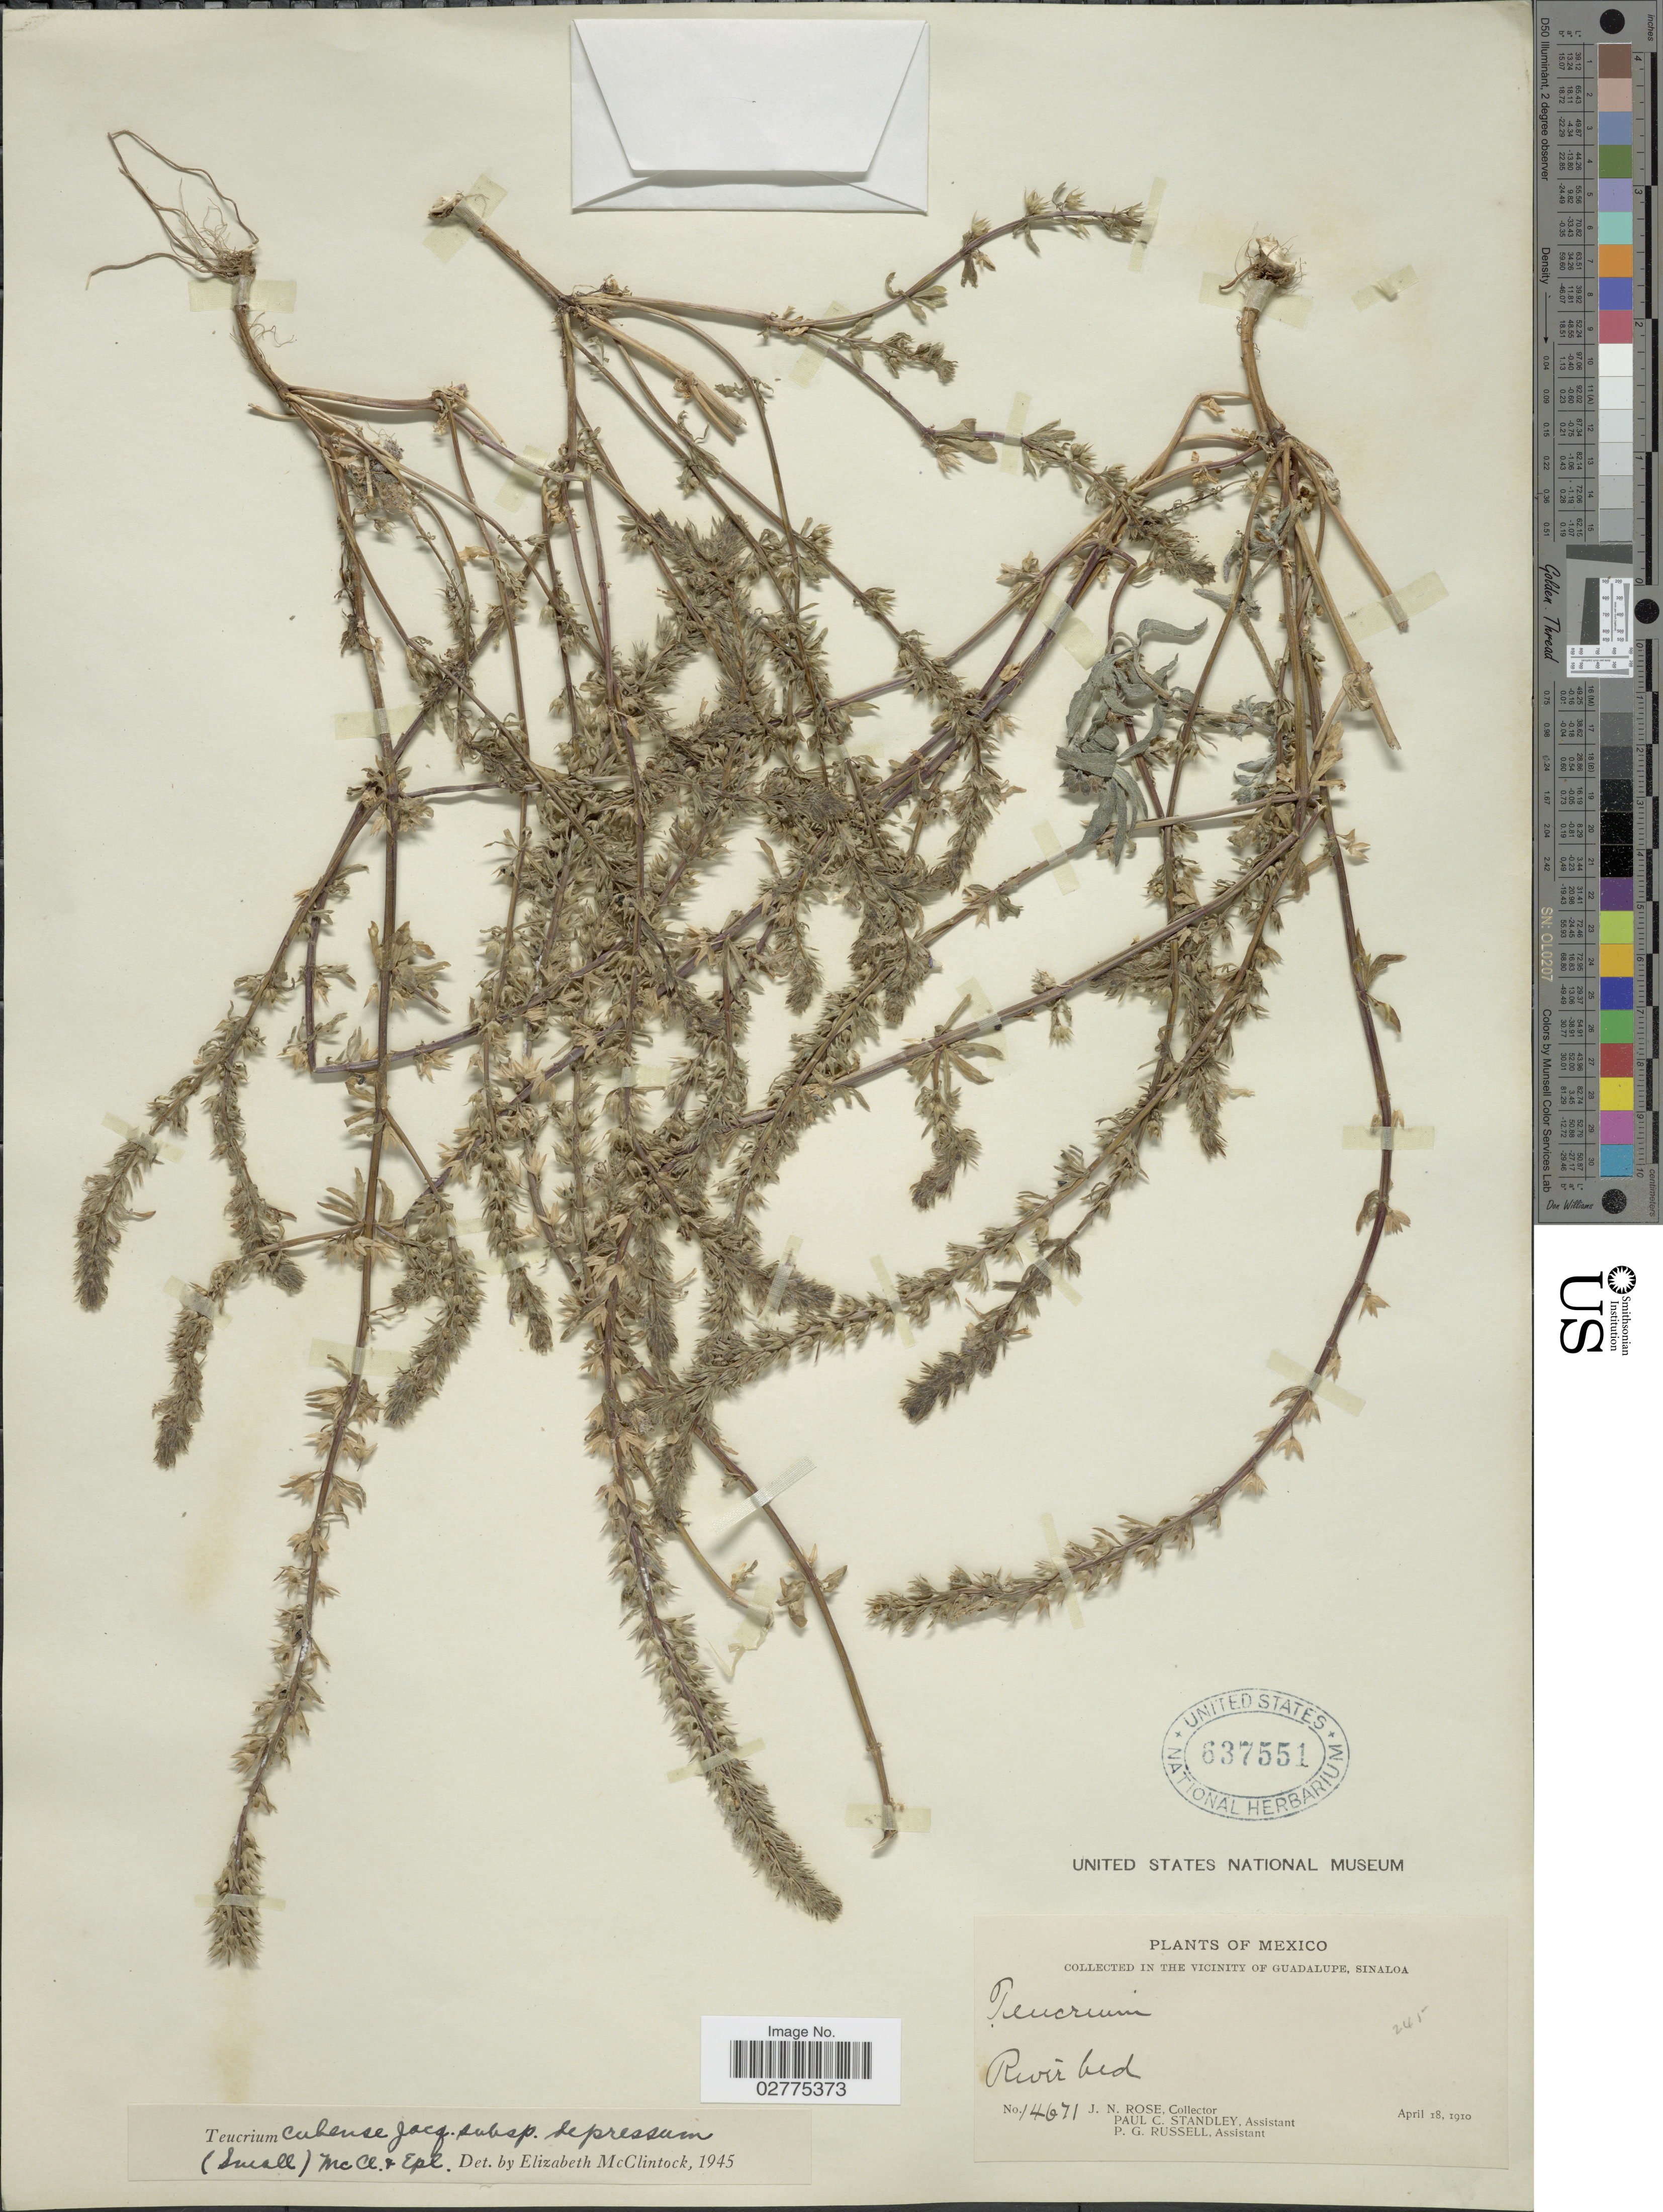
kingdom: Plantae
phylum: Tracheophyta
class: Magnoliopsida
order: Lamiales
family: Lamiaceae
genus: Teucrium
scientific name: Teucrium cubense subsp. depressum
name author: (Small) E. M. McClint. & Epling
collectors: J. N. Rose, P. C. Standley & P. G. Russell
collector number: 14671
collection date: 1910-04-18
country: Mexico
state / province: Sinaloa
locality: In The Vicinity of Guadalupe, Sinaloa.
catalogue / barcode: US 637551